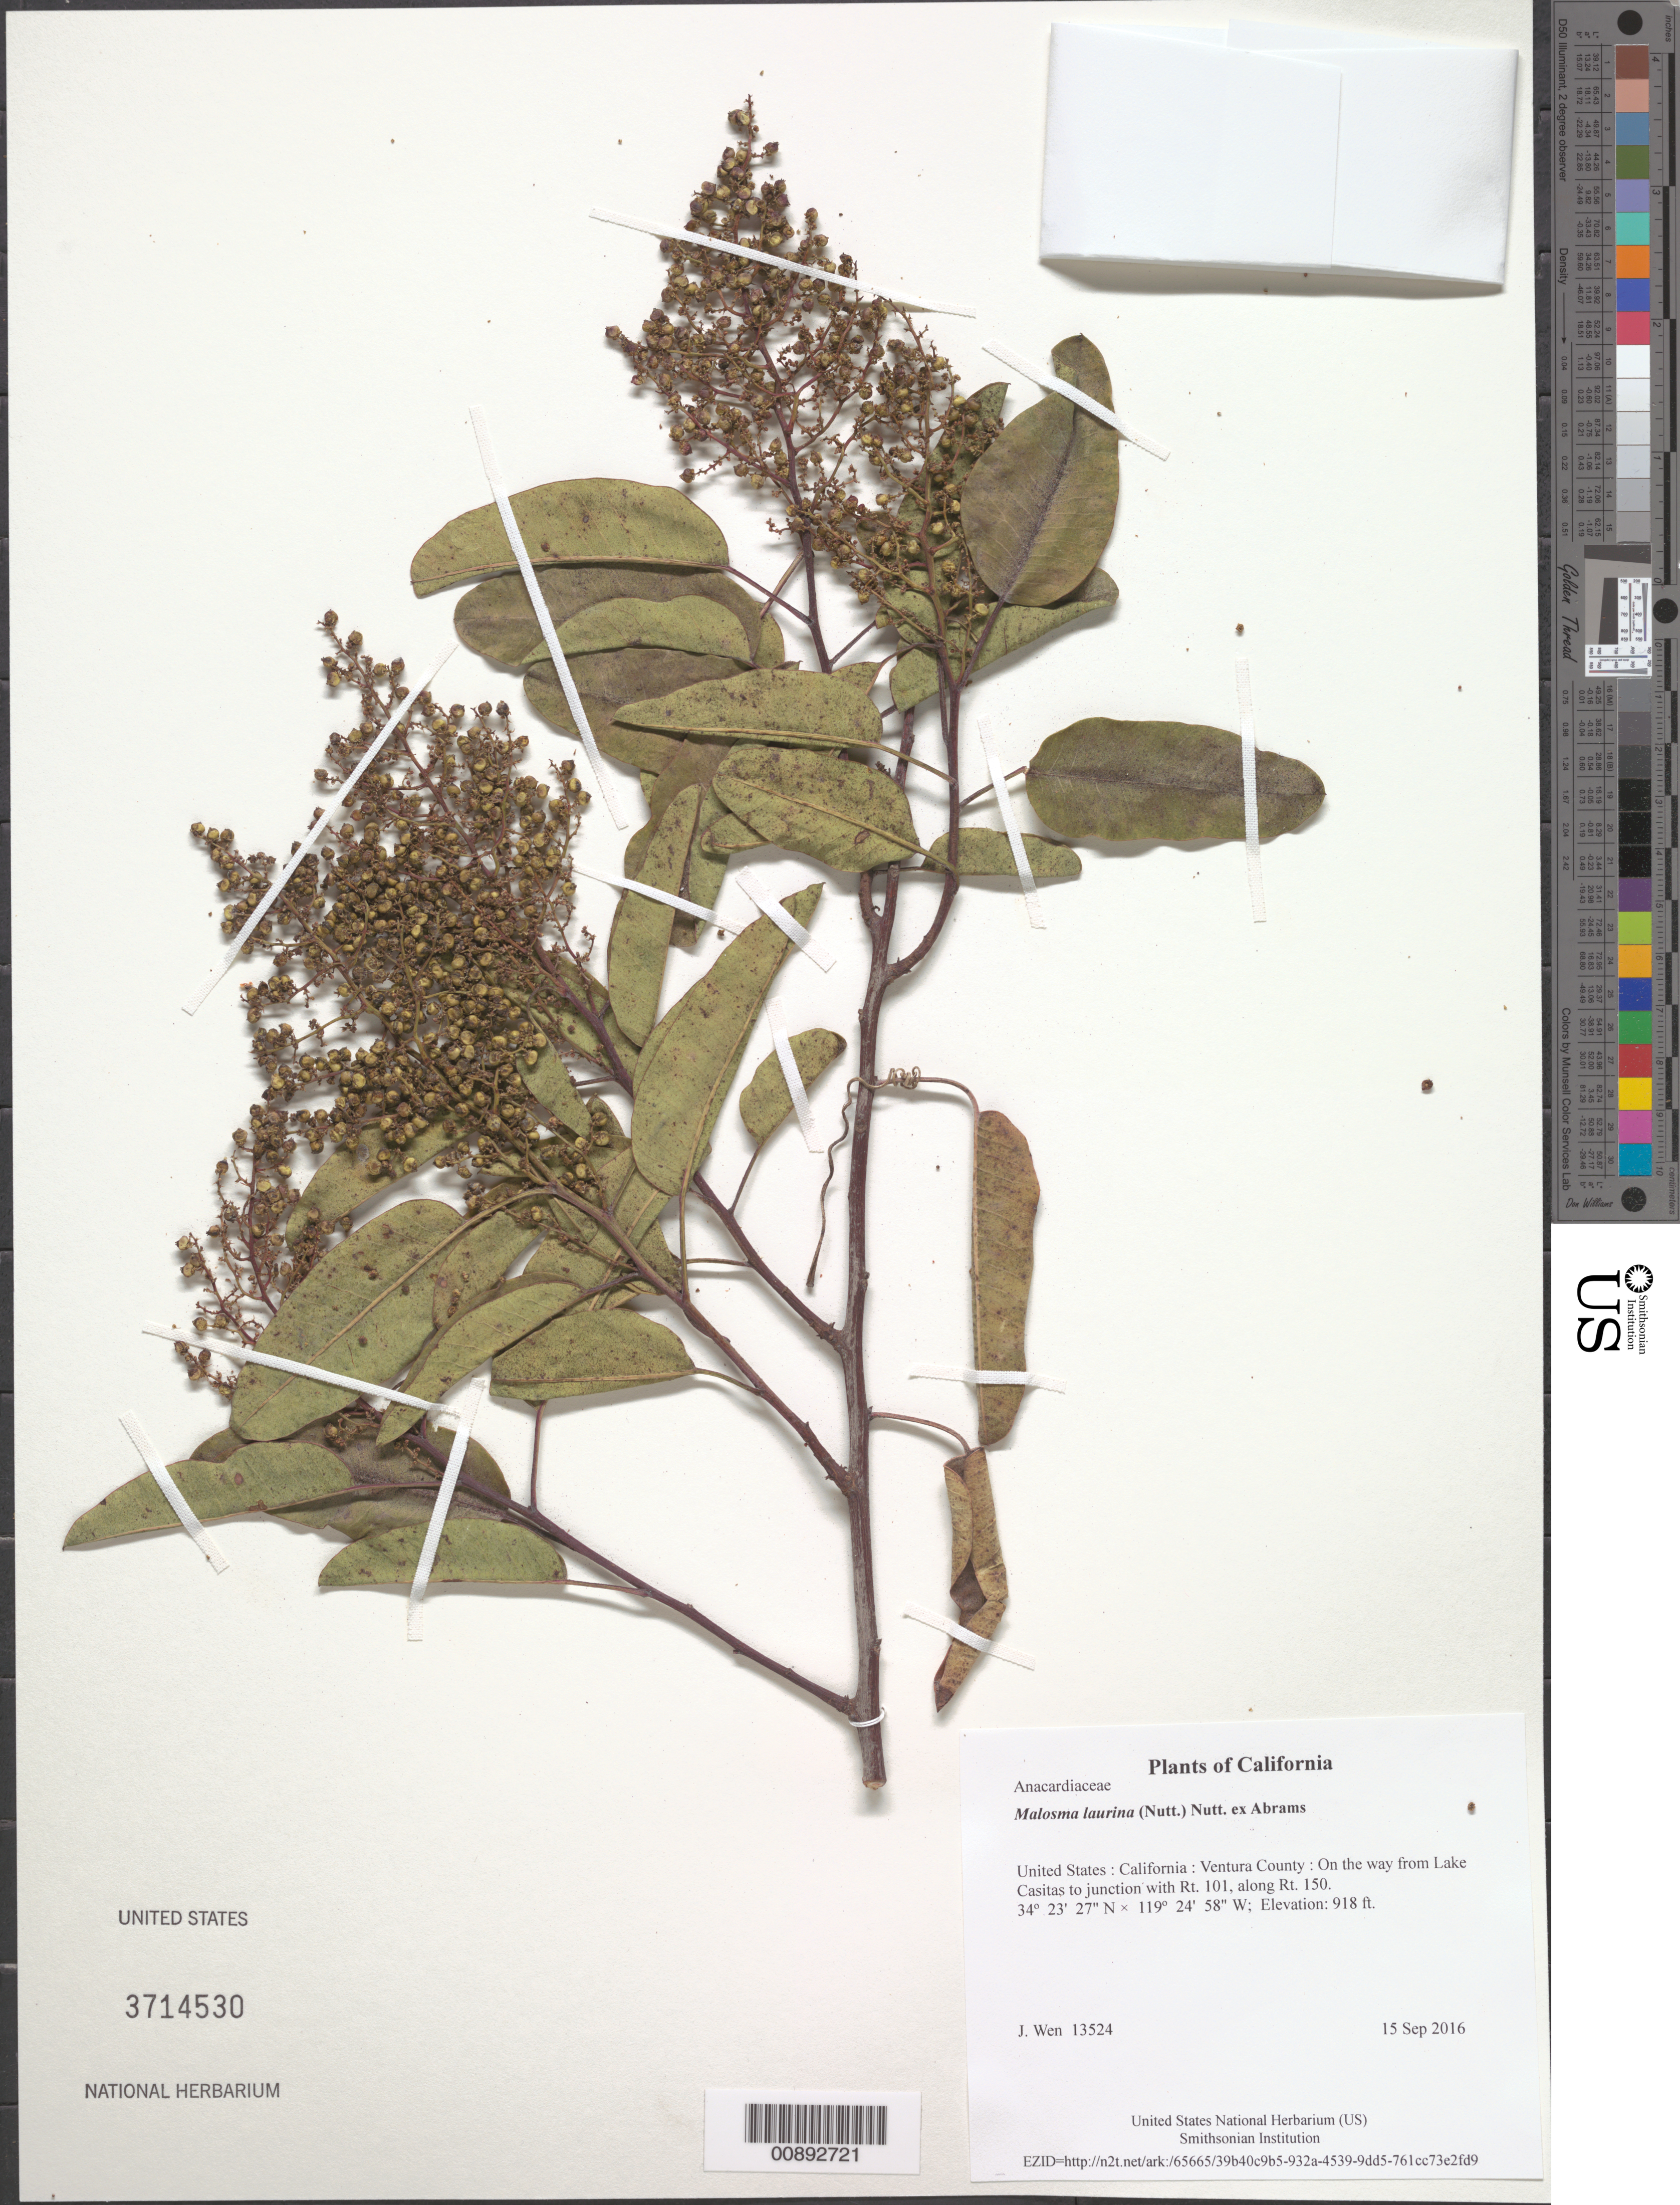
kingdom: Plantae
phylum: Tracheophyta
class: Magnoliopsida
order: Sapindales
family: Anacardiaceae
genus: Malosma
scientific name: Malosma laurina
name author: (Nutt.) Nutt. ex Abrams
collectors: J. Wen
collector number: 13524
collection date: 2016-09-15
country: United States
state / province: California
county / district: Ventura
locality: On the way from Lake Casitas to junction with Rt. 101, along Rt. 150.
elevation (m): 280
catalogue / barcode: US 3714530